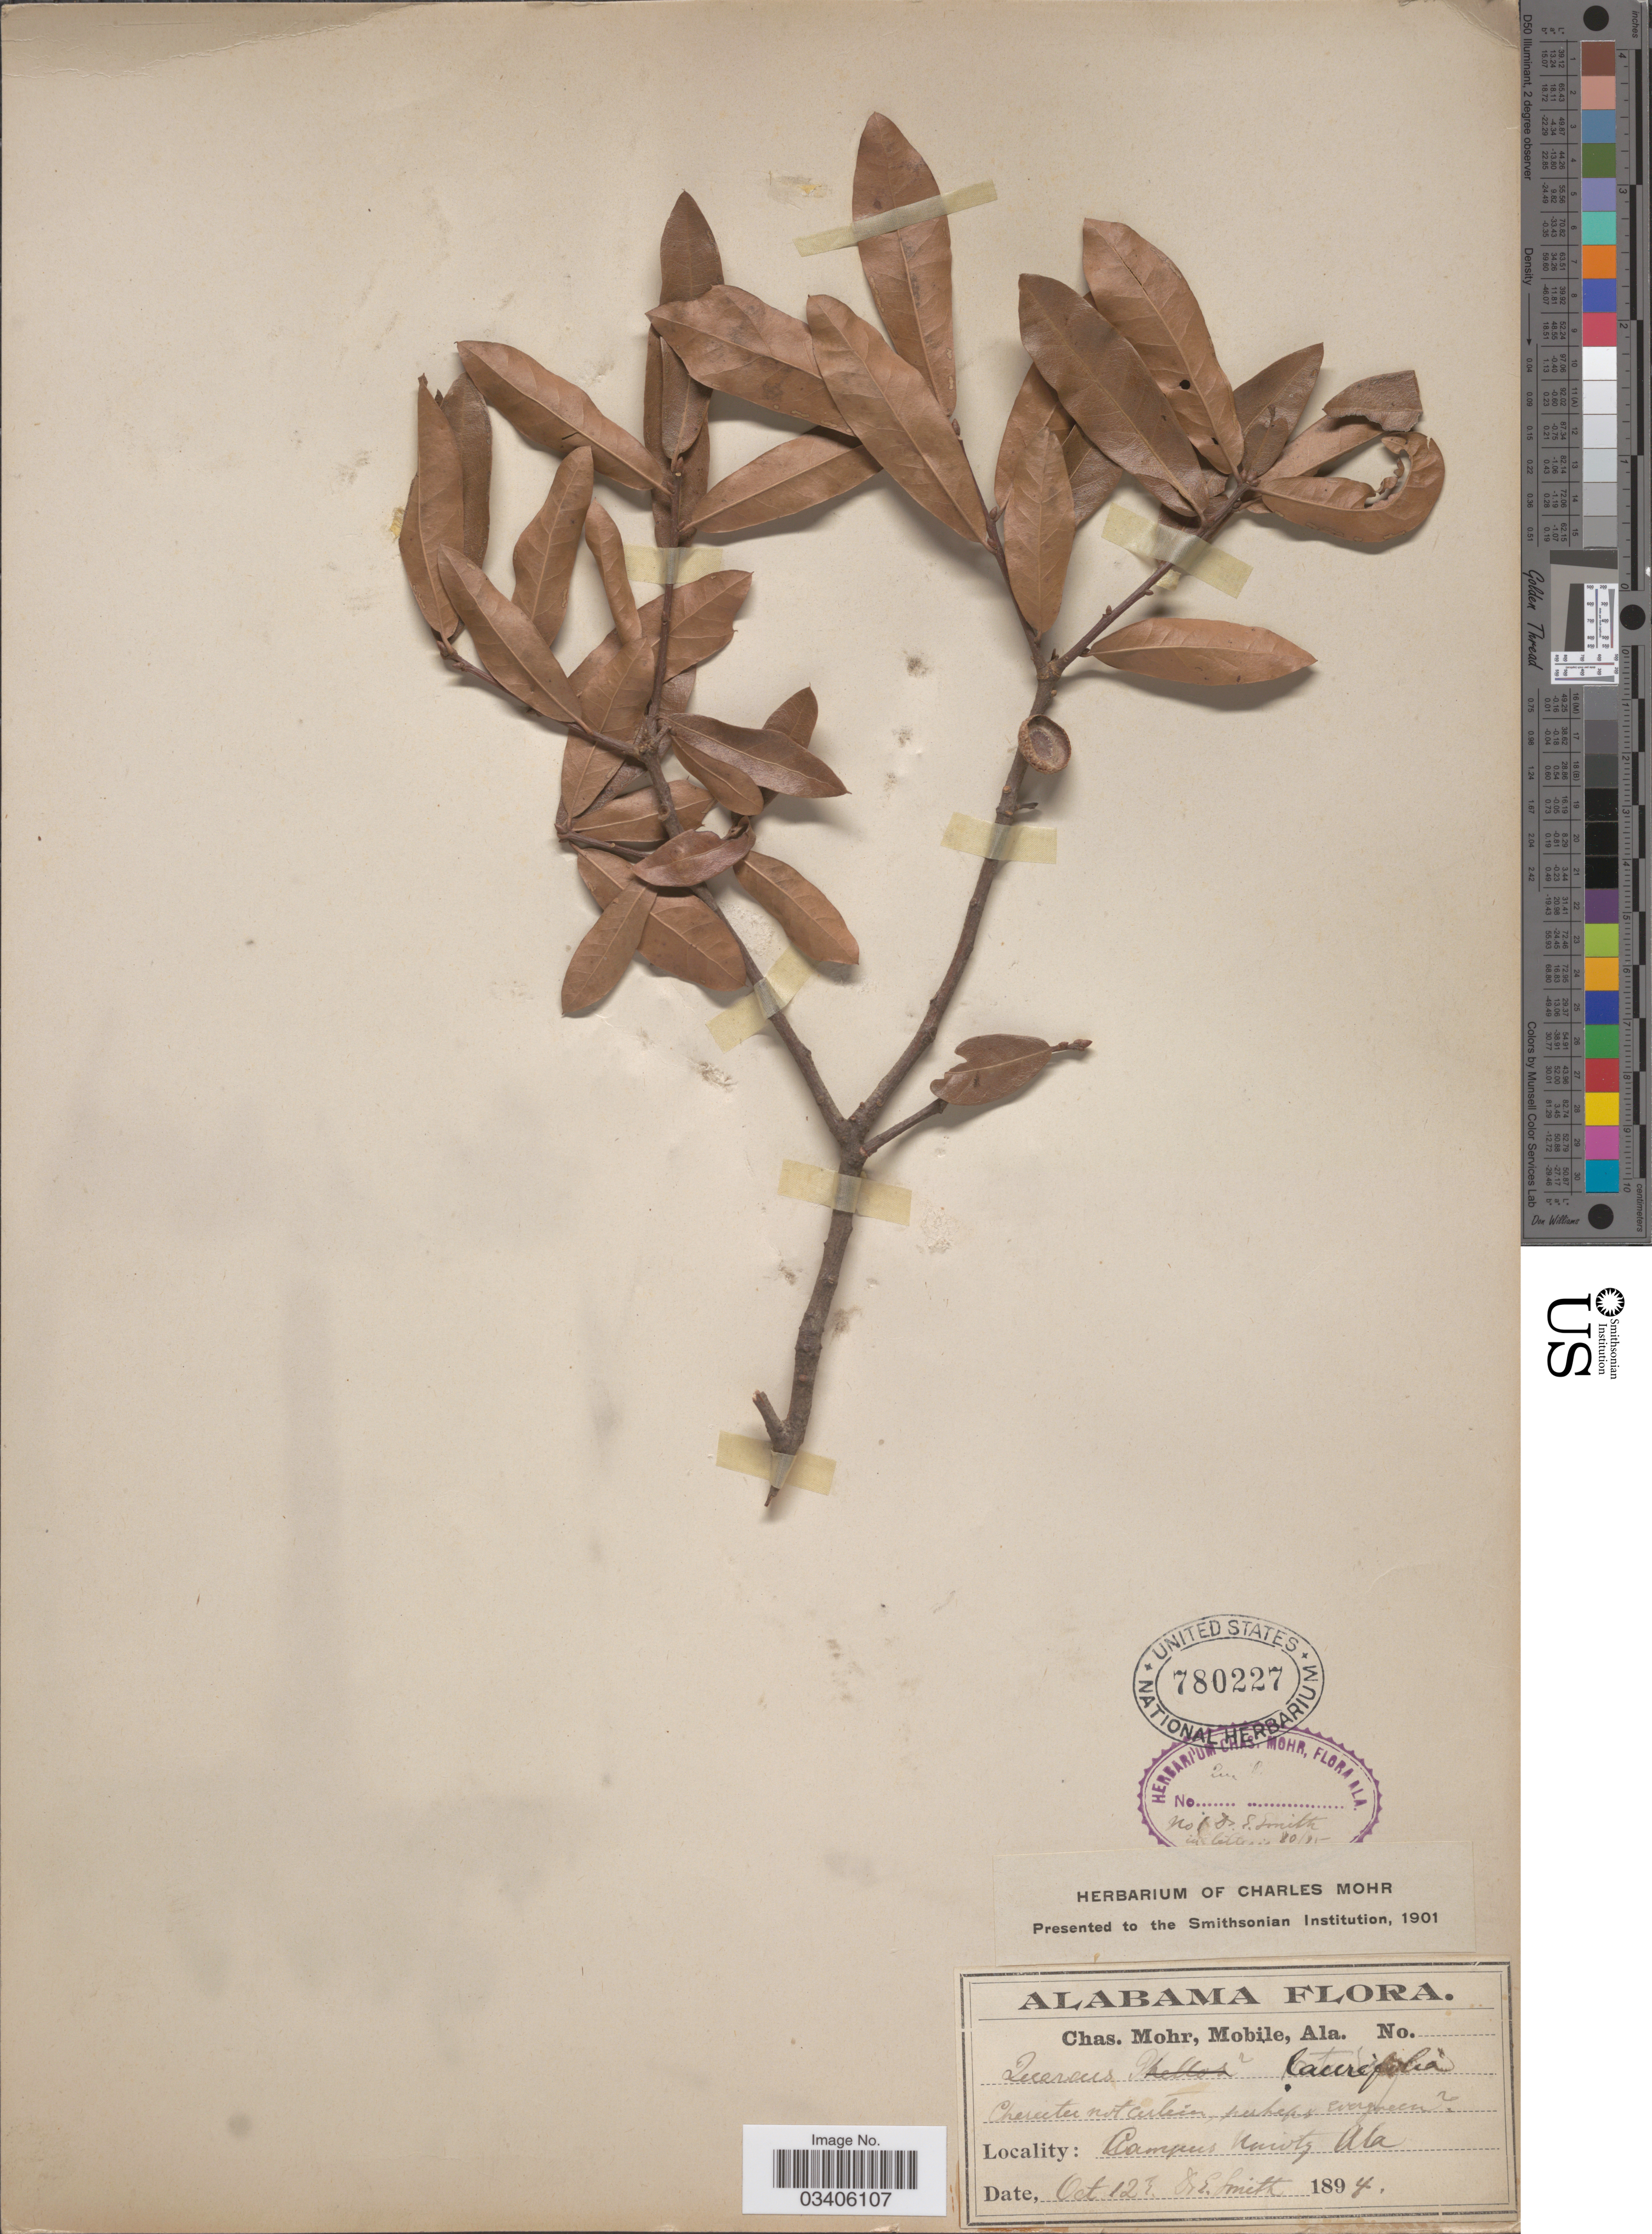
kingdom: Plantae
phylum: Tracheophyta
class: Magnoliopsida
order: Fagales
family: Fagaceae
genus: Quercus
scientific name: Quercus laurifolia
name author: Michx.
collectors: E. Smith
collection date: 1894-10-12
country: United States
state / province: Alabama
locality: Campus Univty Ala.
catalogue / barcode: US 780227